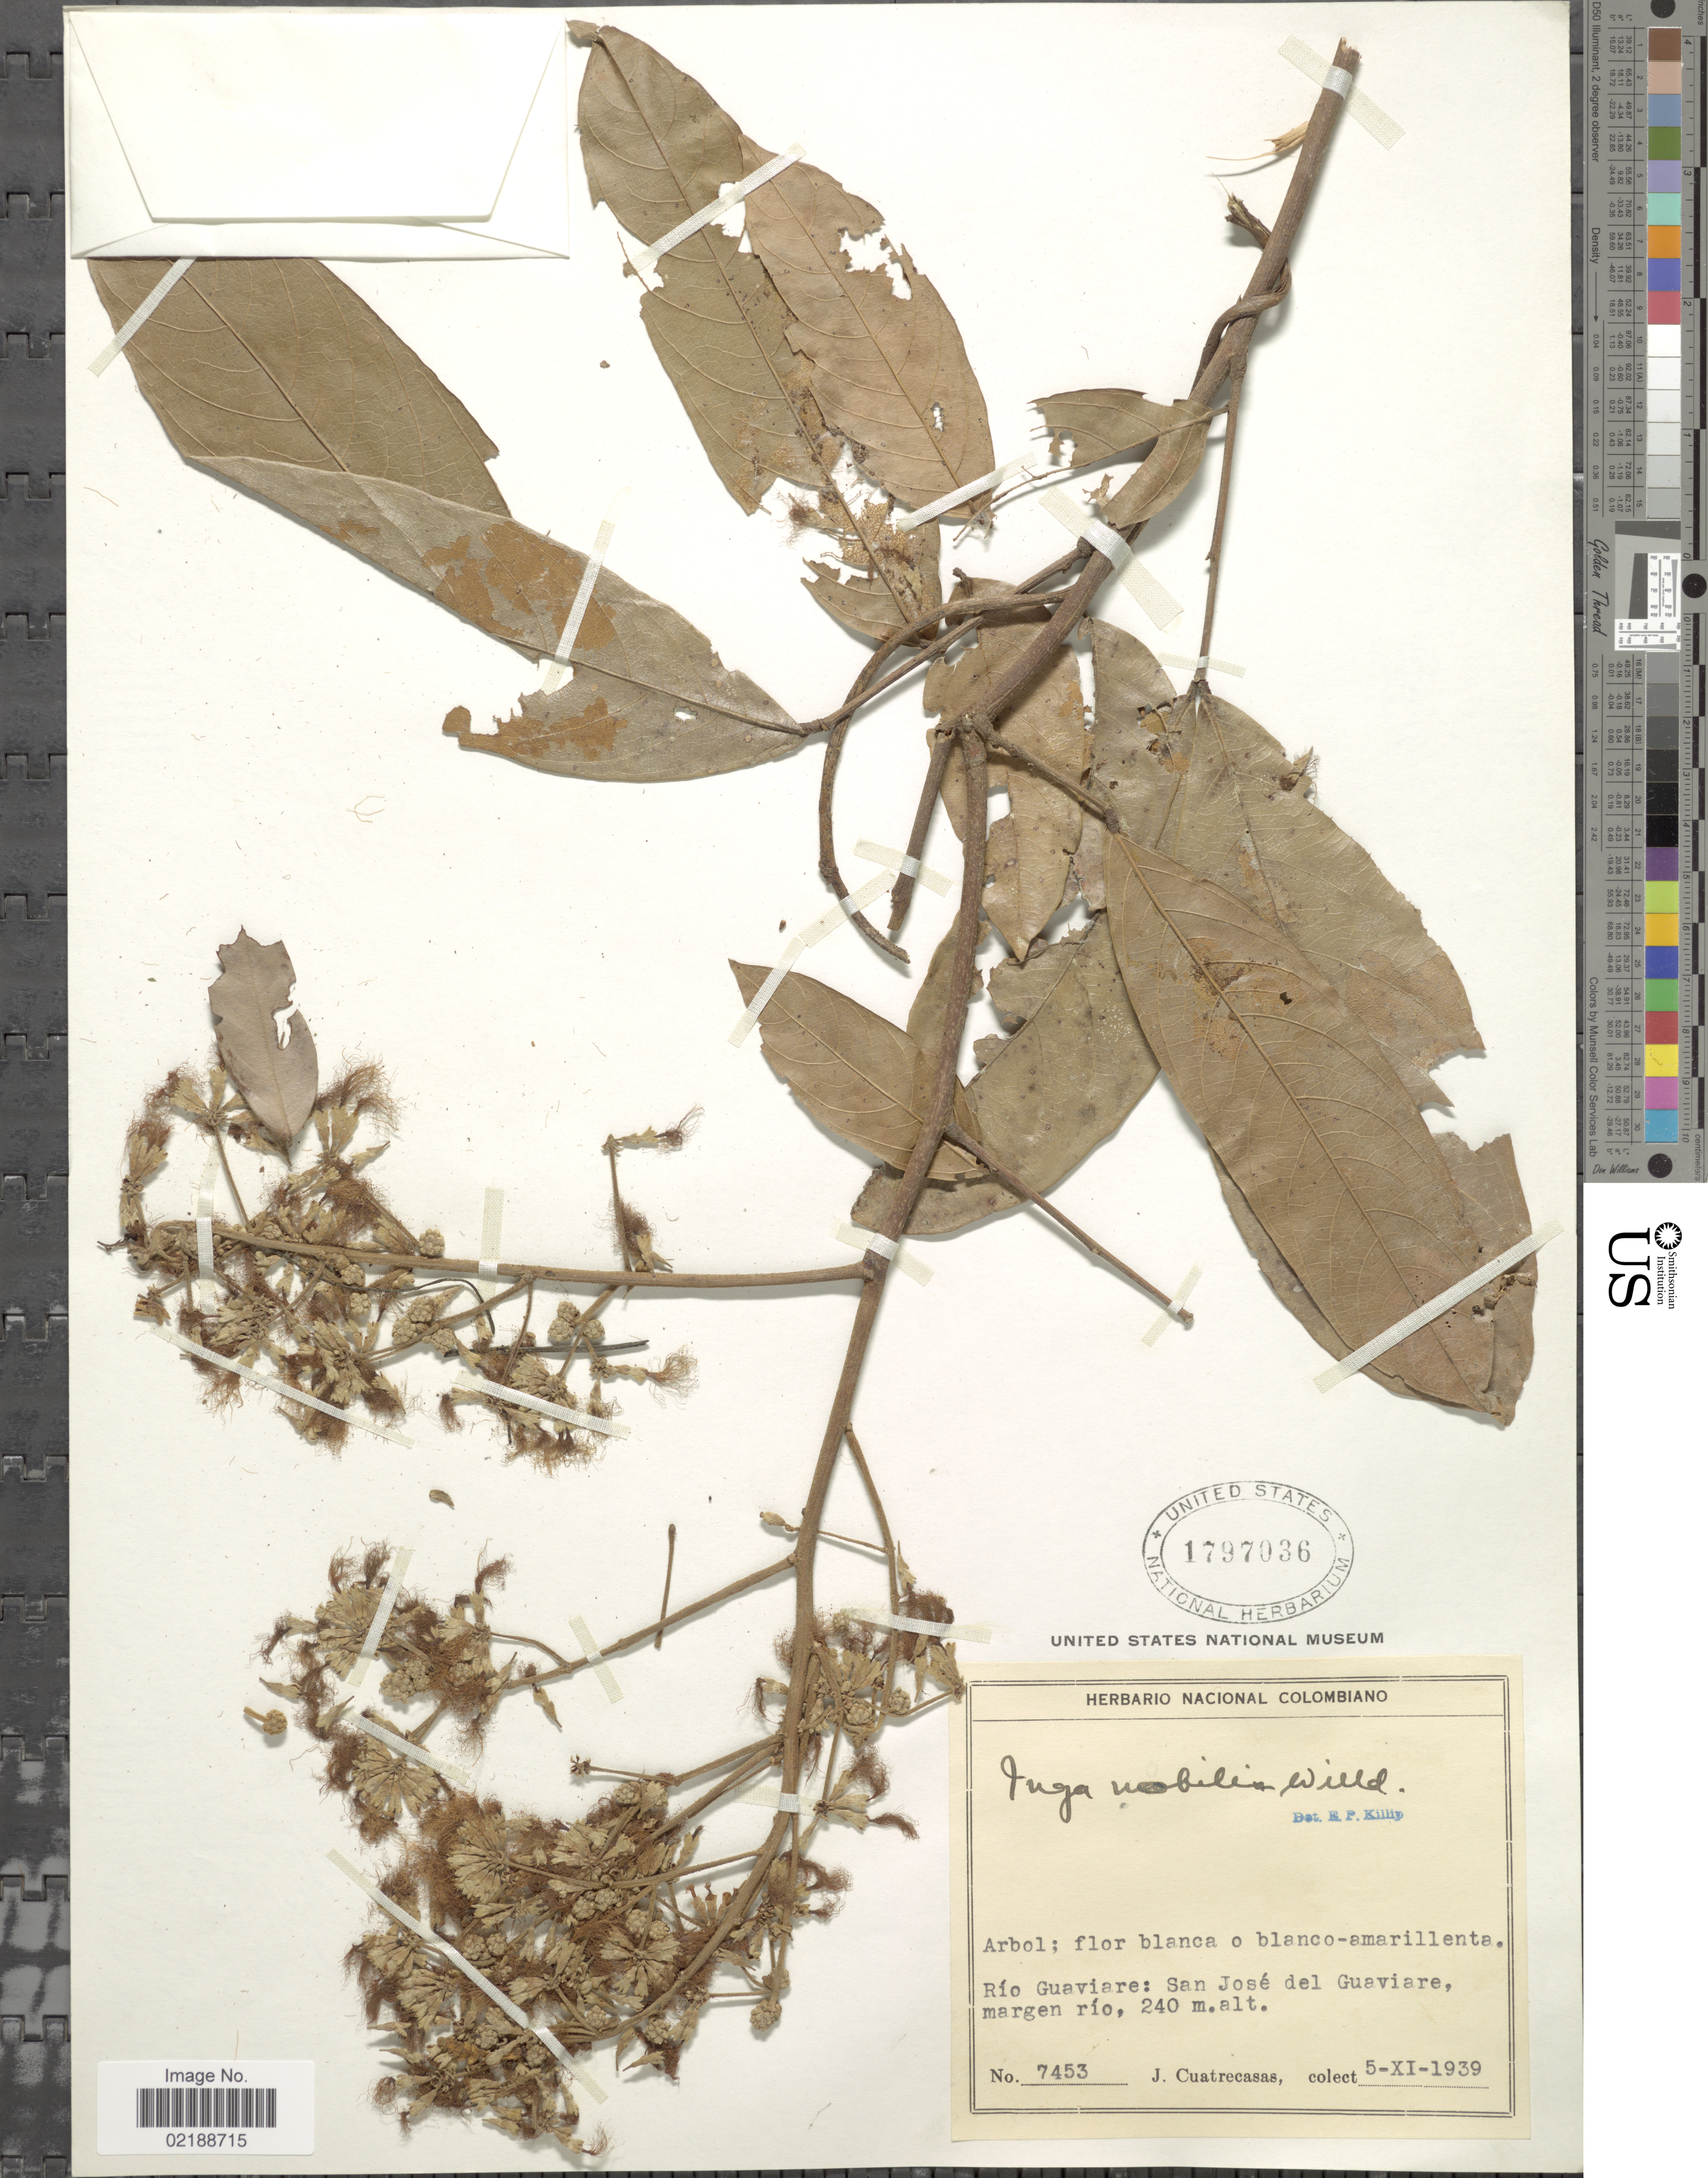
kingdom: Plantae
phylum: Tracheophyta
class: Magnoliopsida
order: Fabales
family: Fabaceae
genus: Inga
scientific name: Inga nobilis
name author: Willd.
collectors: J. Cuatrecasas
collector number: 7453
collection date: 1939-11-05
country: Colombia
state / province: Guaviare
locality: Río Guaviare: San José del Guaviare, margen río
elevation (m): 240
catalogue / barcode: US 1797036